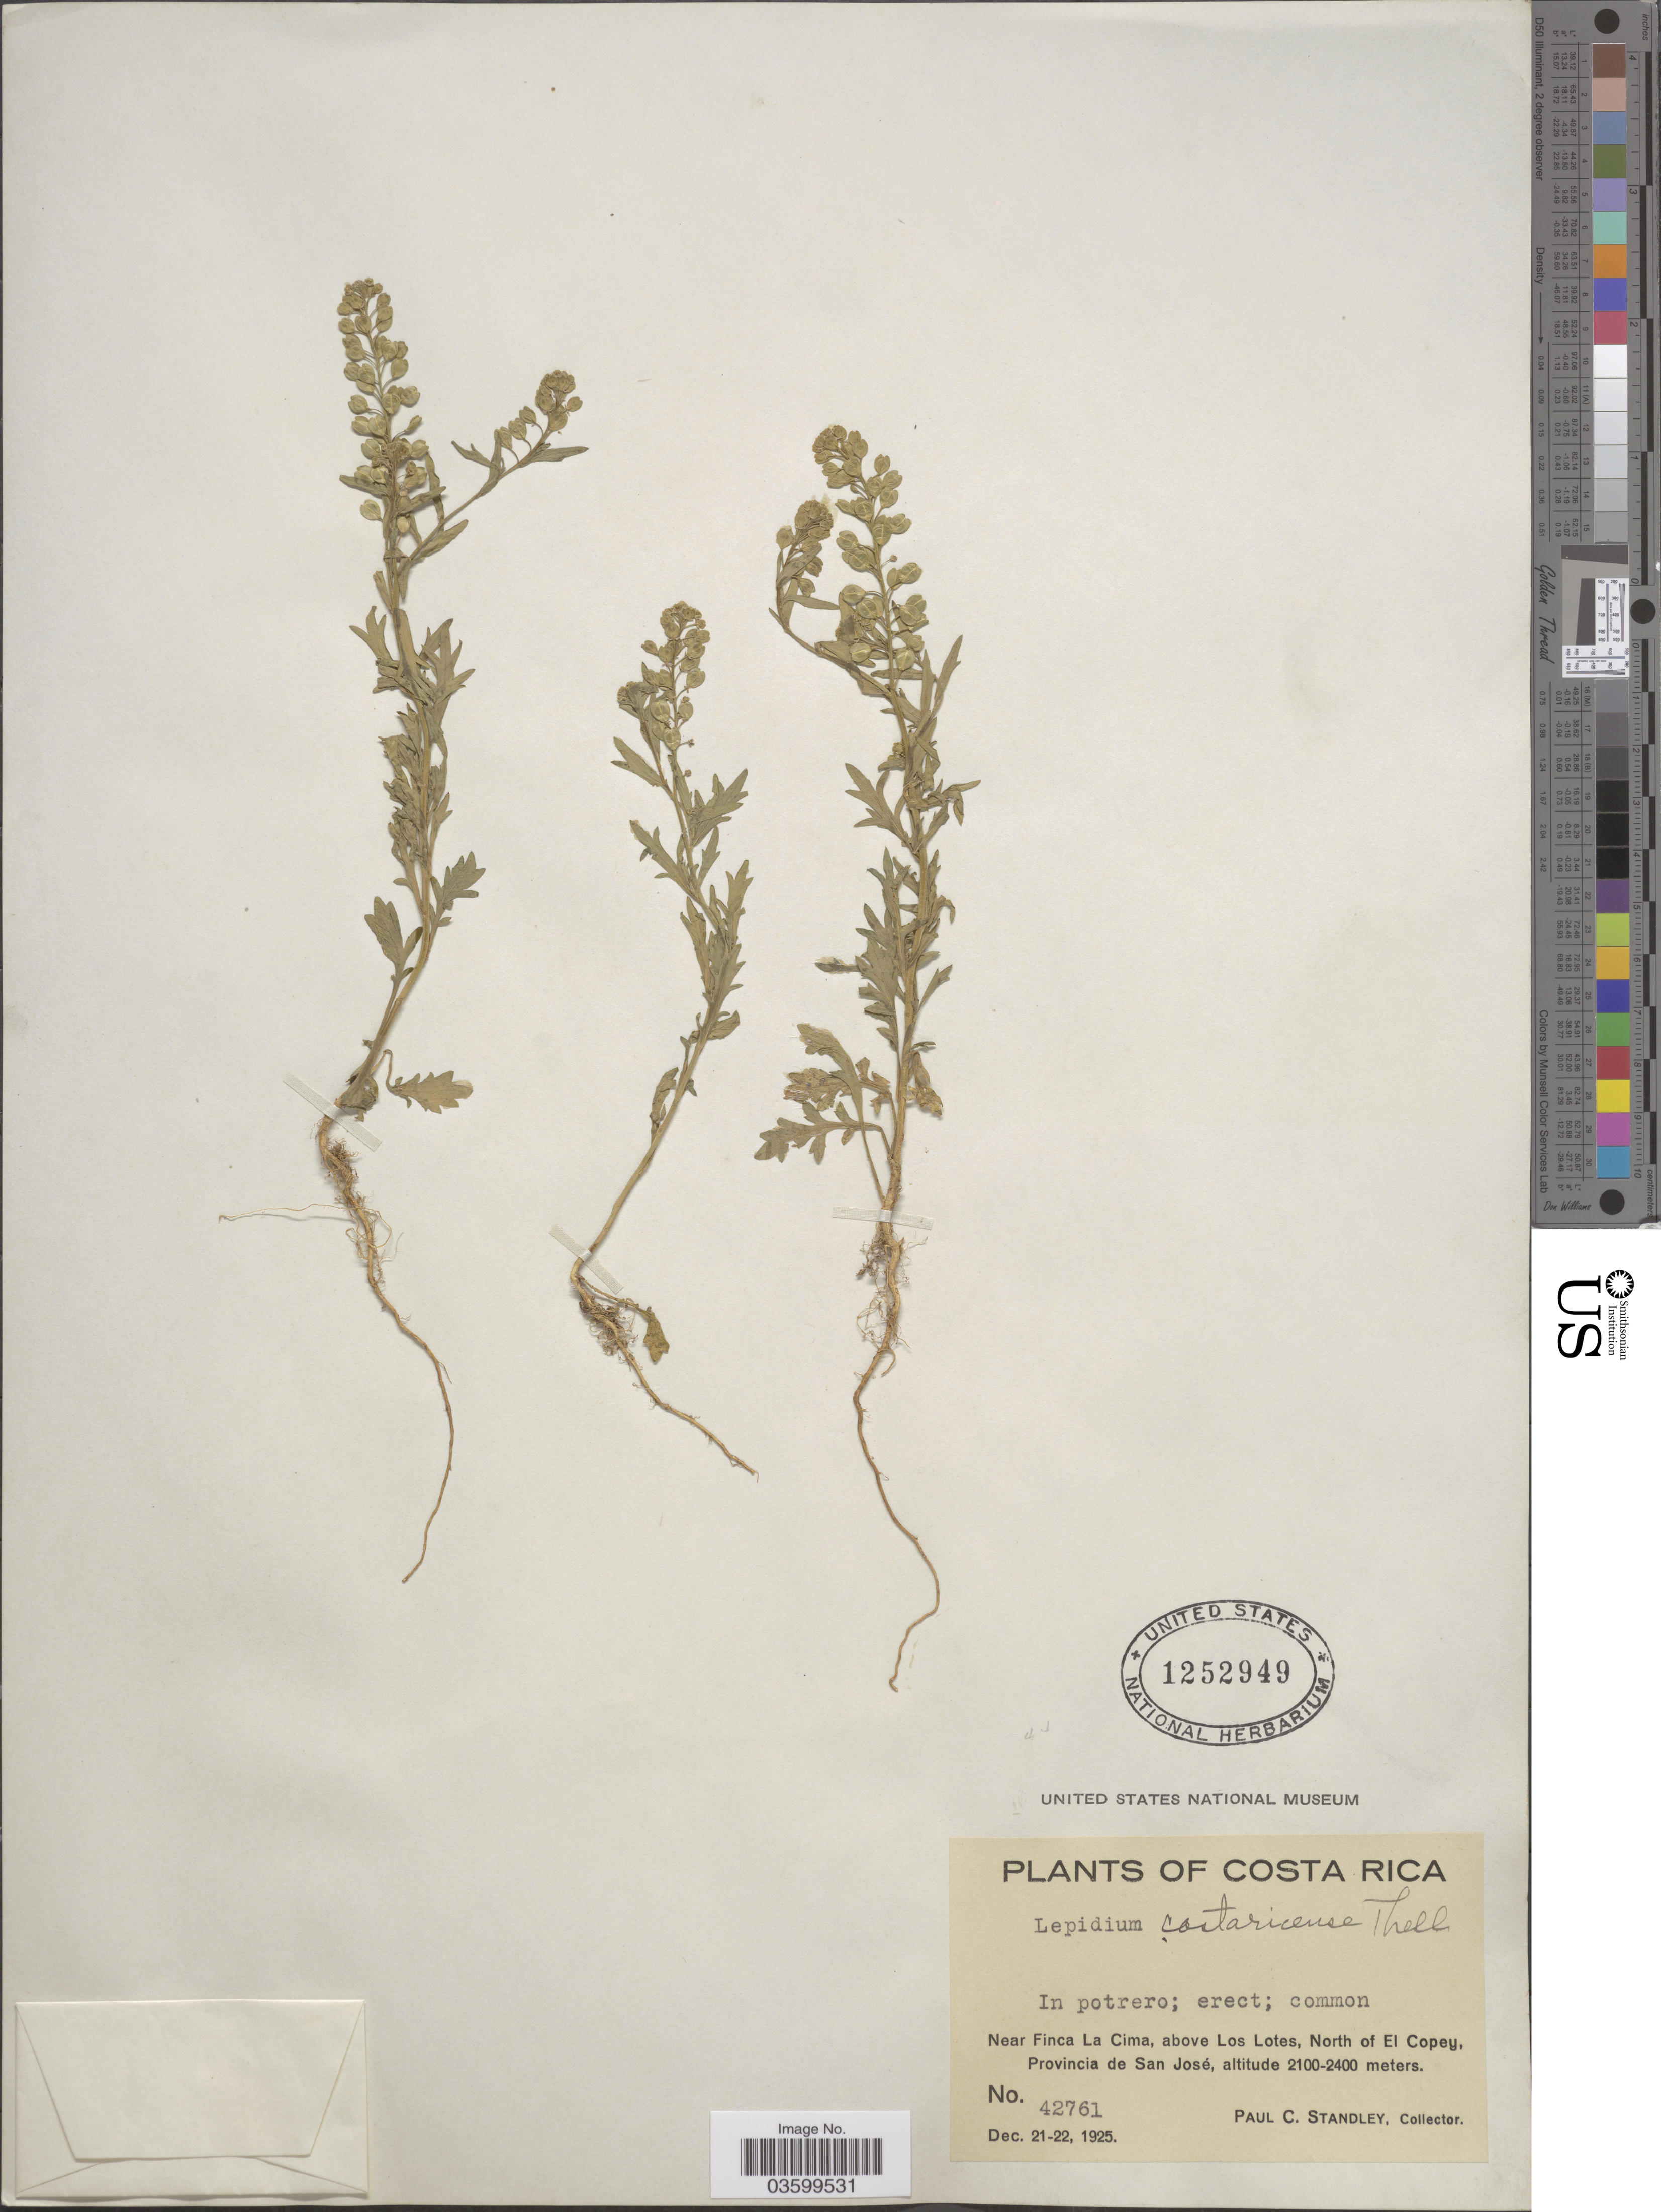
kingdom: Plantae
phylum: Tracheophyta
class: Magnoliopsida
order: Brassicales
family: Brassicaceae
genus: Lepidium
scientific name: Lepidium costaricense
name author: Thell.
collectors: P. C. Standley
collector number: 42761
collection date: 1925-12-21/1925-12-22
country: Costa Rica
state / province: San José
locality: Near Finca La Cima, above Los Lotes, North of El Copey.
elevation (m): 2100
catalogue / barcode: US 1252949